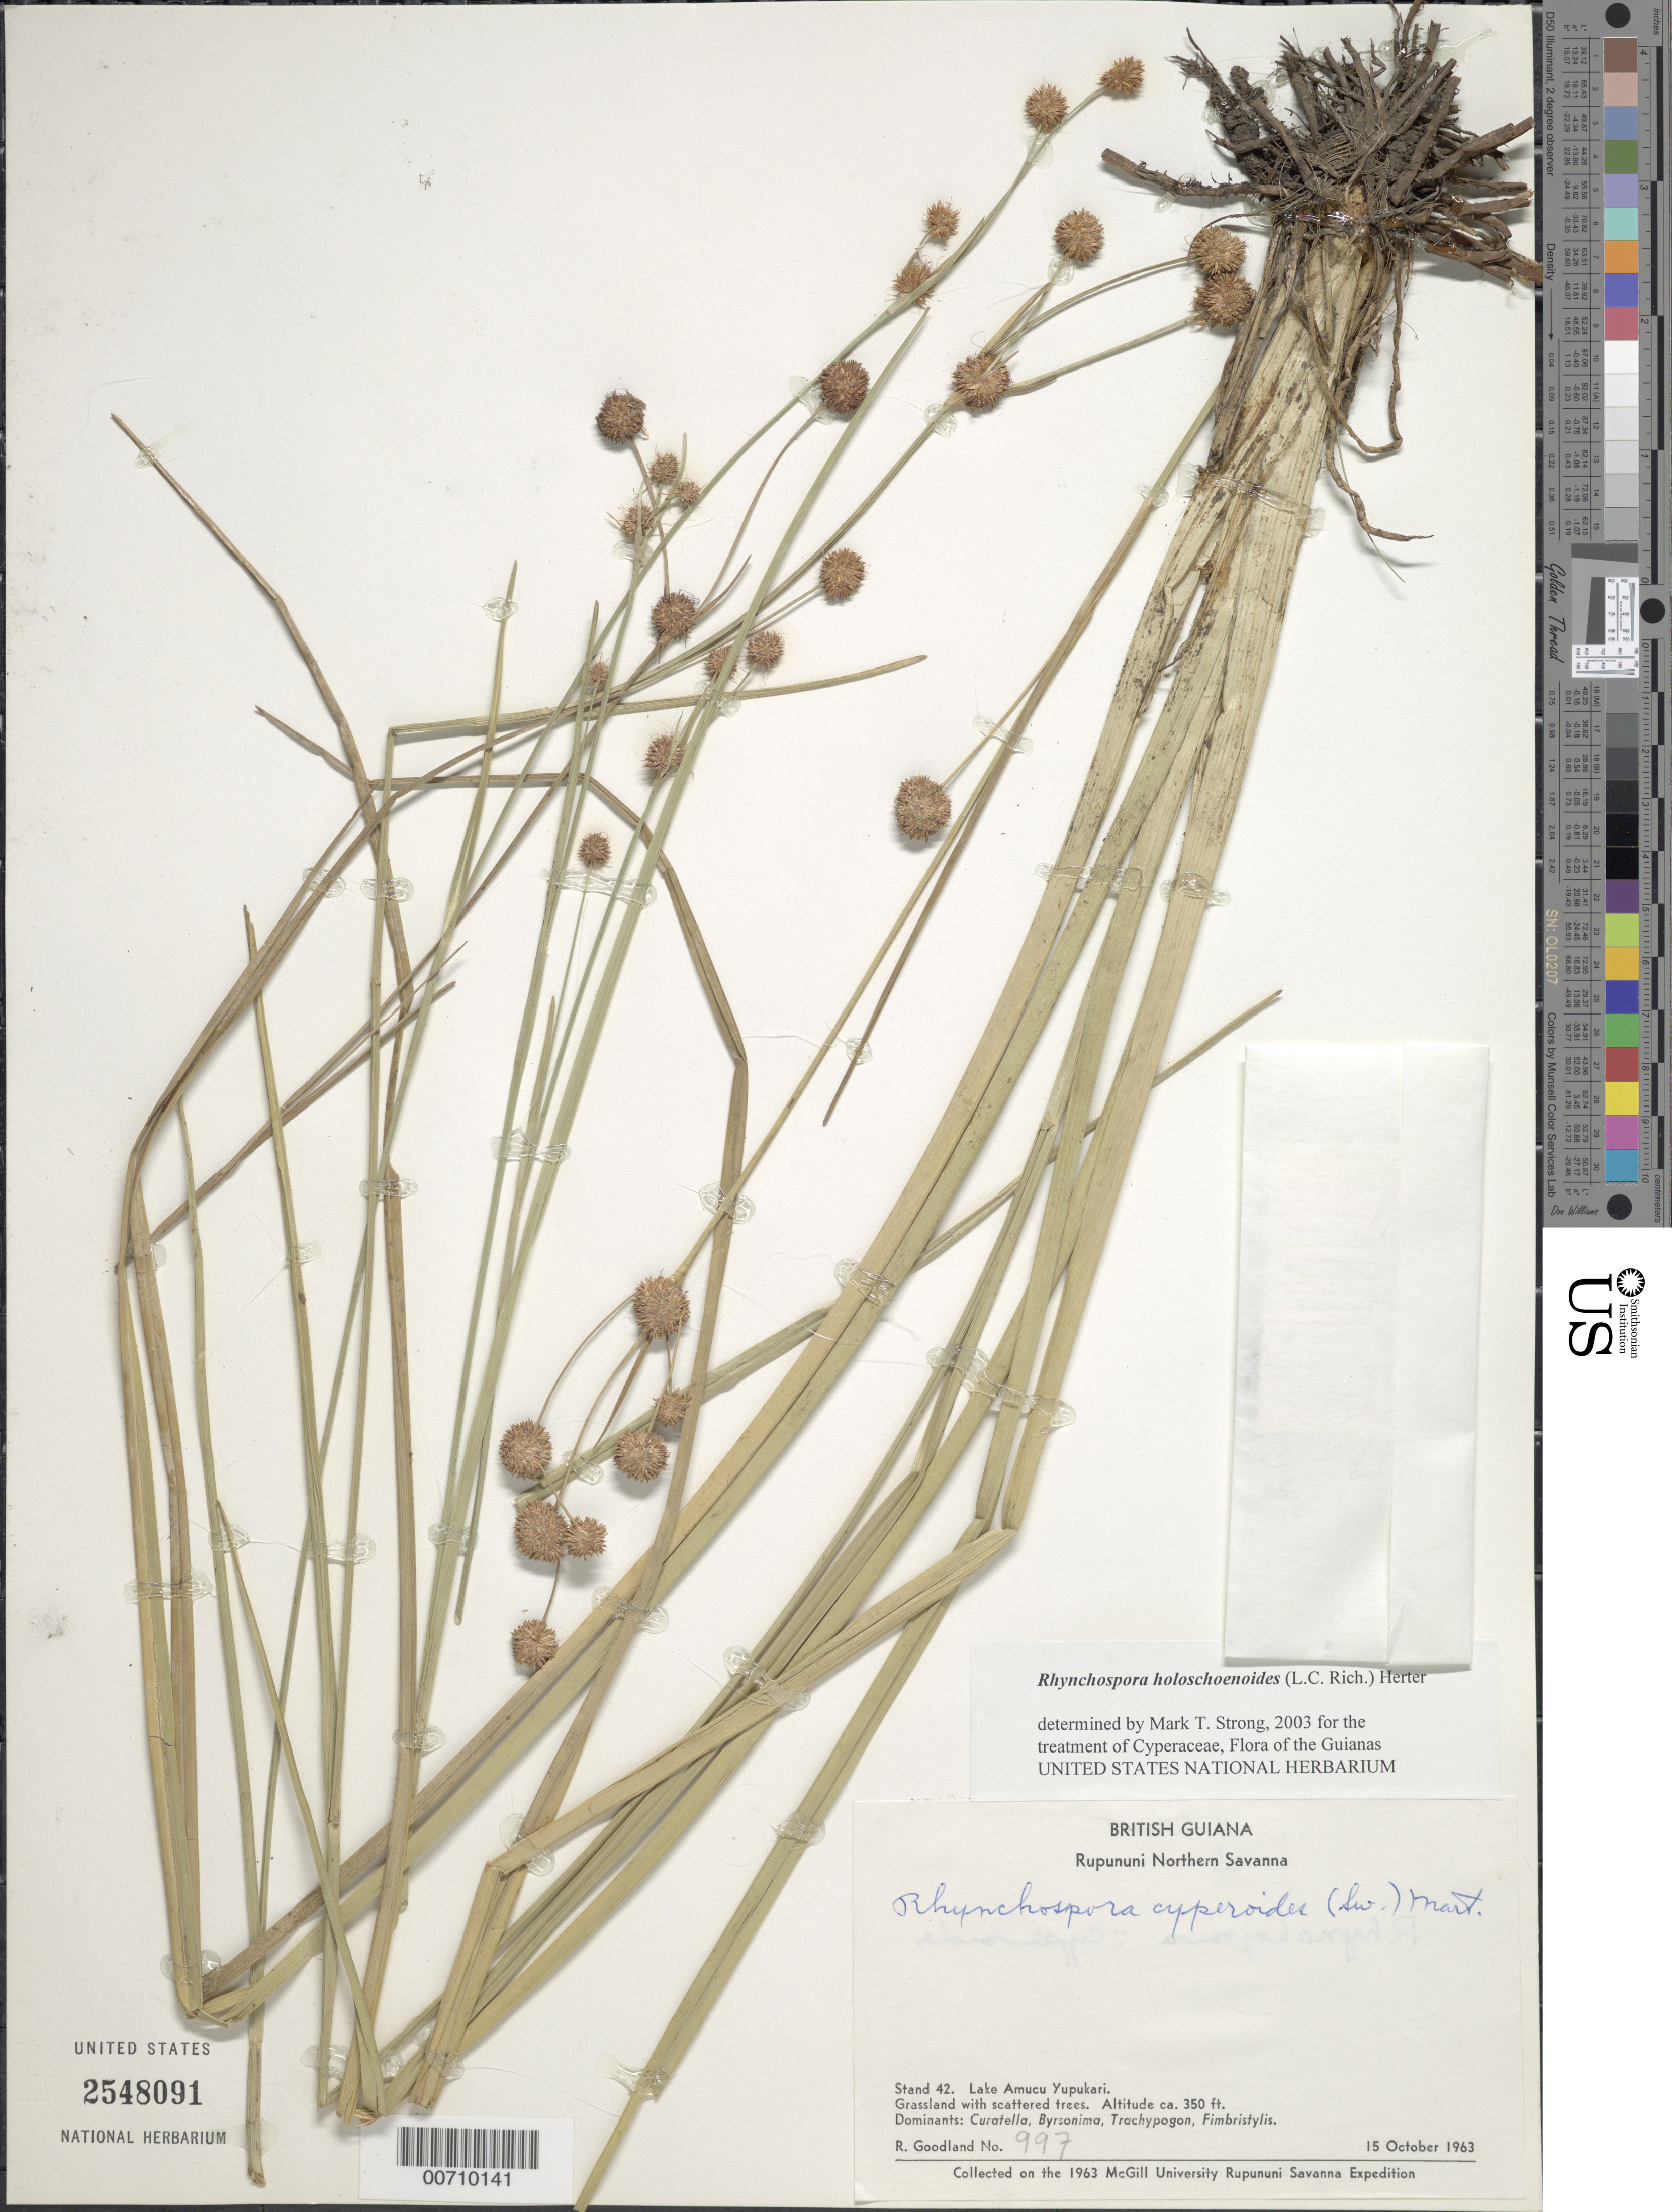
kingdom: Plantae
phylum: Tracheophyta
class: Liliopsida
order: Poales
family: Cyperaceae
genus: Rhynchospora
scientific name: Rhynchospora holoschoenoides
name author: (Rich.) Herter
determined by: Strong, M. T., (US), Smithsonian Institution - National Museum of Natural History (UNITED STATES)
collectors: R. Goodland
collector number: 997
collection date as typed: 15-Oct-63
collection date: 1963-10-15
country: Guyana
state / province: U. Takutu-U. Essequibo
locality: Rupununi Northern Savanna, Lake Amucu, Yupukari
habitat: Grassland with scattered trees. Dominants: Curatella, Byrsonima, Trachypogon, Fimbristylis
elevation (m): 107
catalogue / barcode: US 2548091